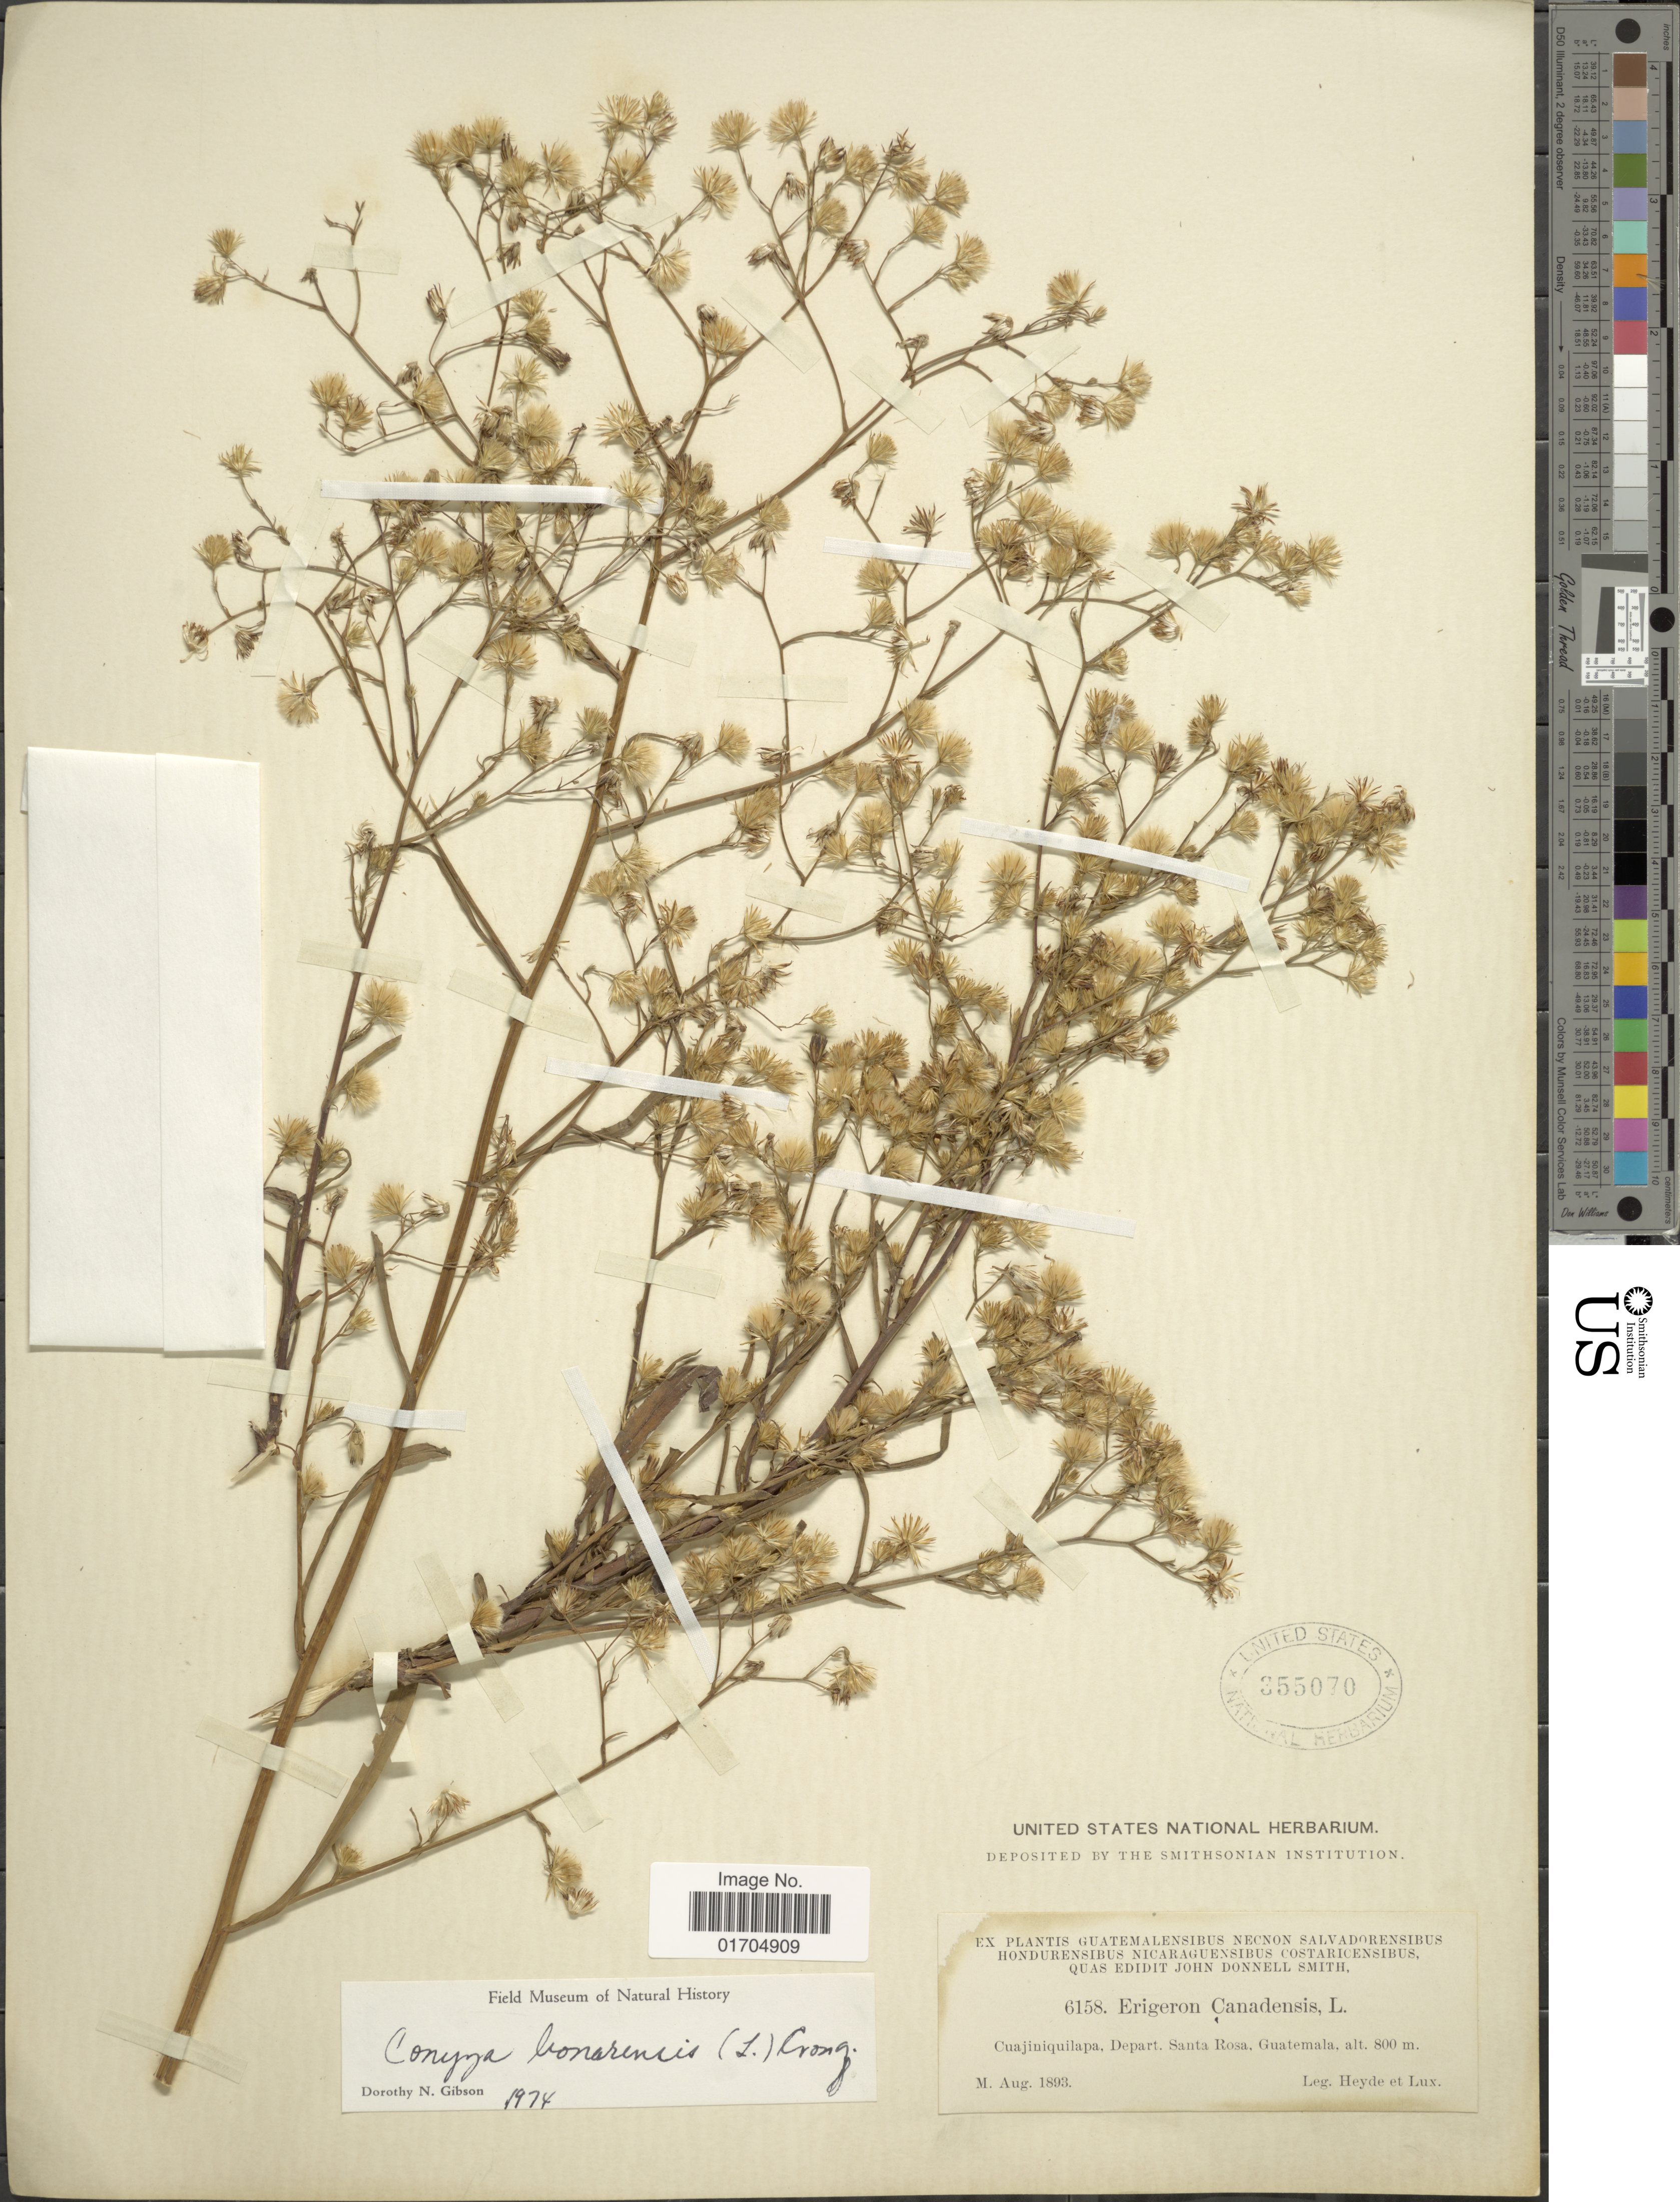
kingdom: Plantae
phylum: Tracheophyta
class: Magnoliopsida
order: Asterales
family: Asteraceae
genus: Symphyotrichum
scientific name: Symphyotrichum subulatum var. parviflorum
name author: (Nees) S.D. Sundb.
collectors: Heyde & Lux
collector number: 6158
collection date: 1893-08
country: Guatemala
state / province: Santa Rosa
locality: Cuajiniquilapa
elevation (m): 800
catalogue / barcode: US 355070